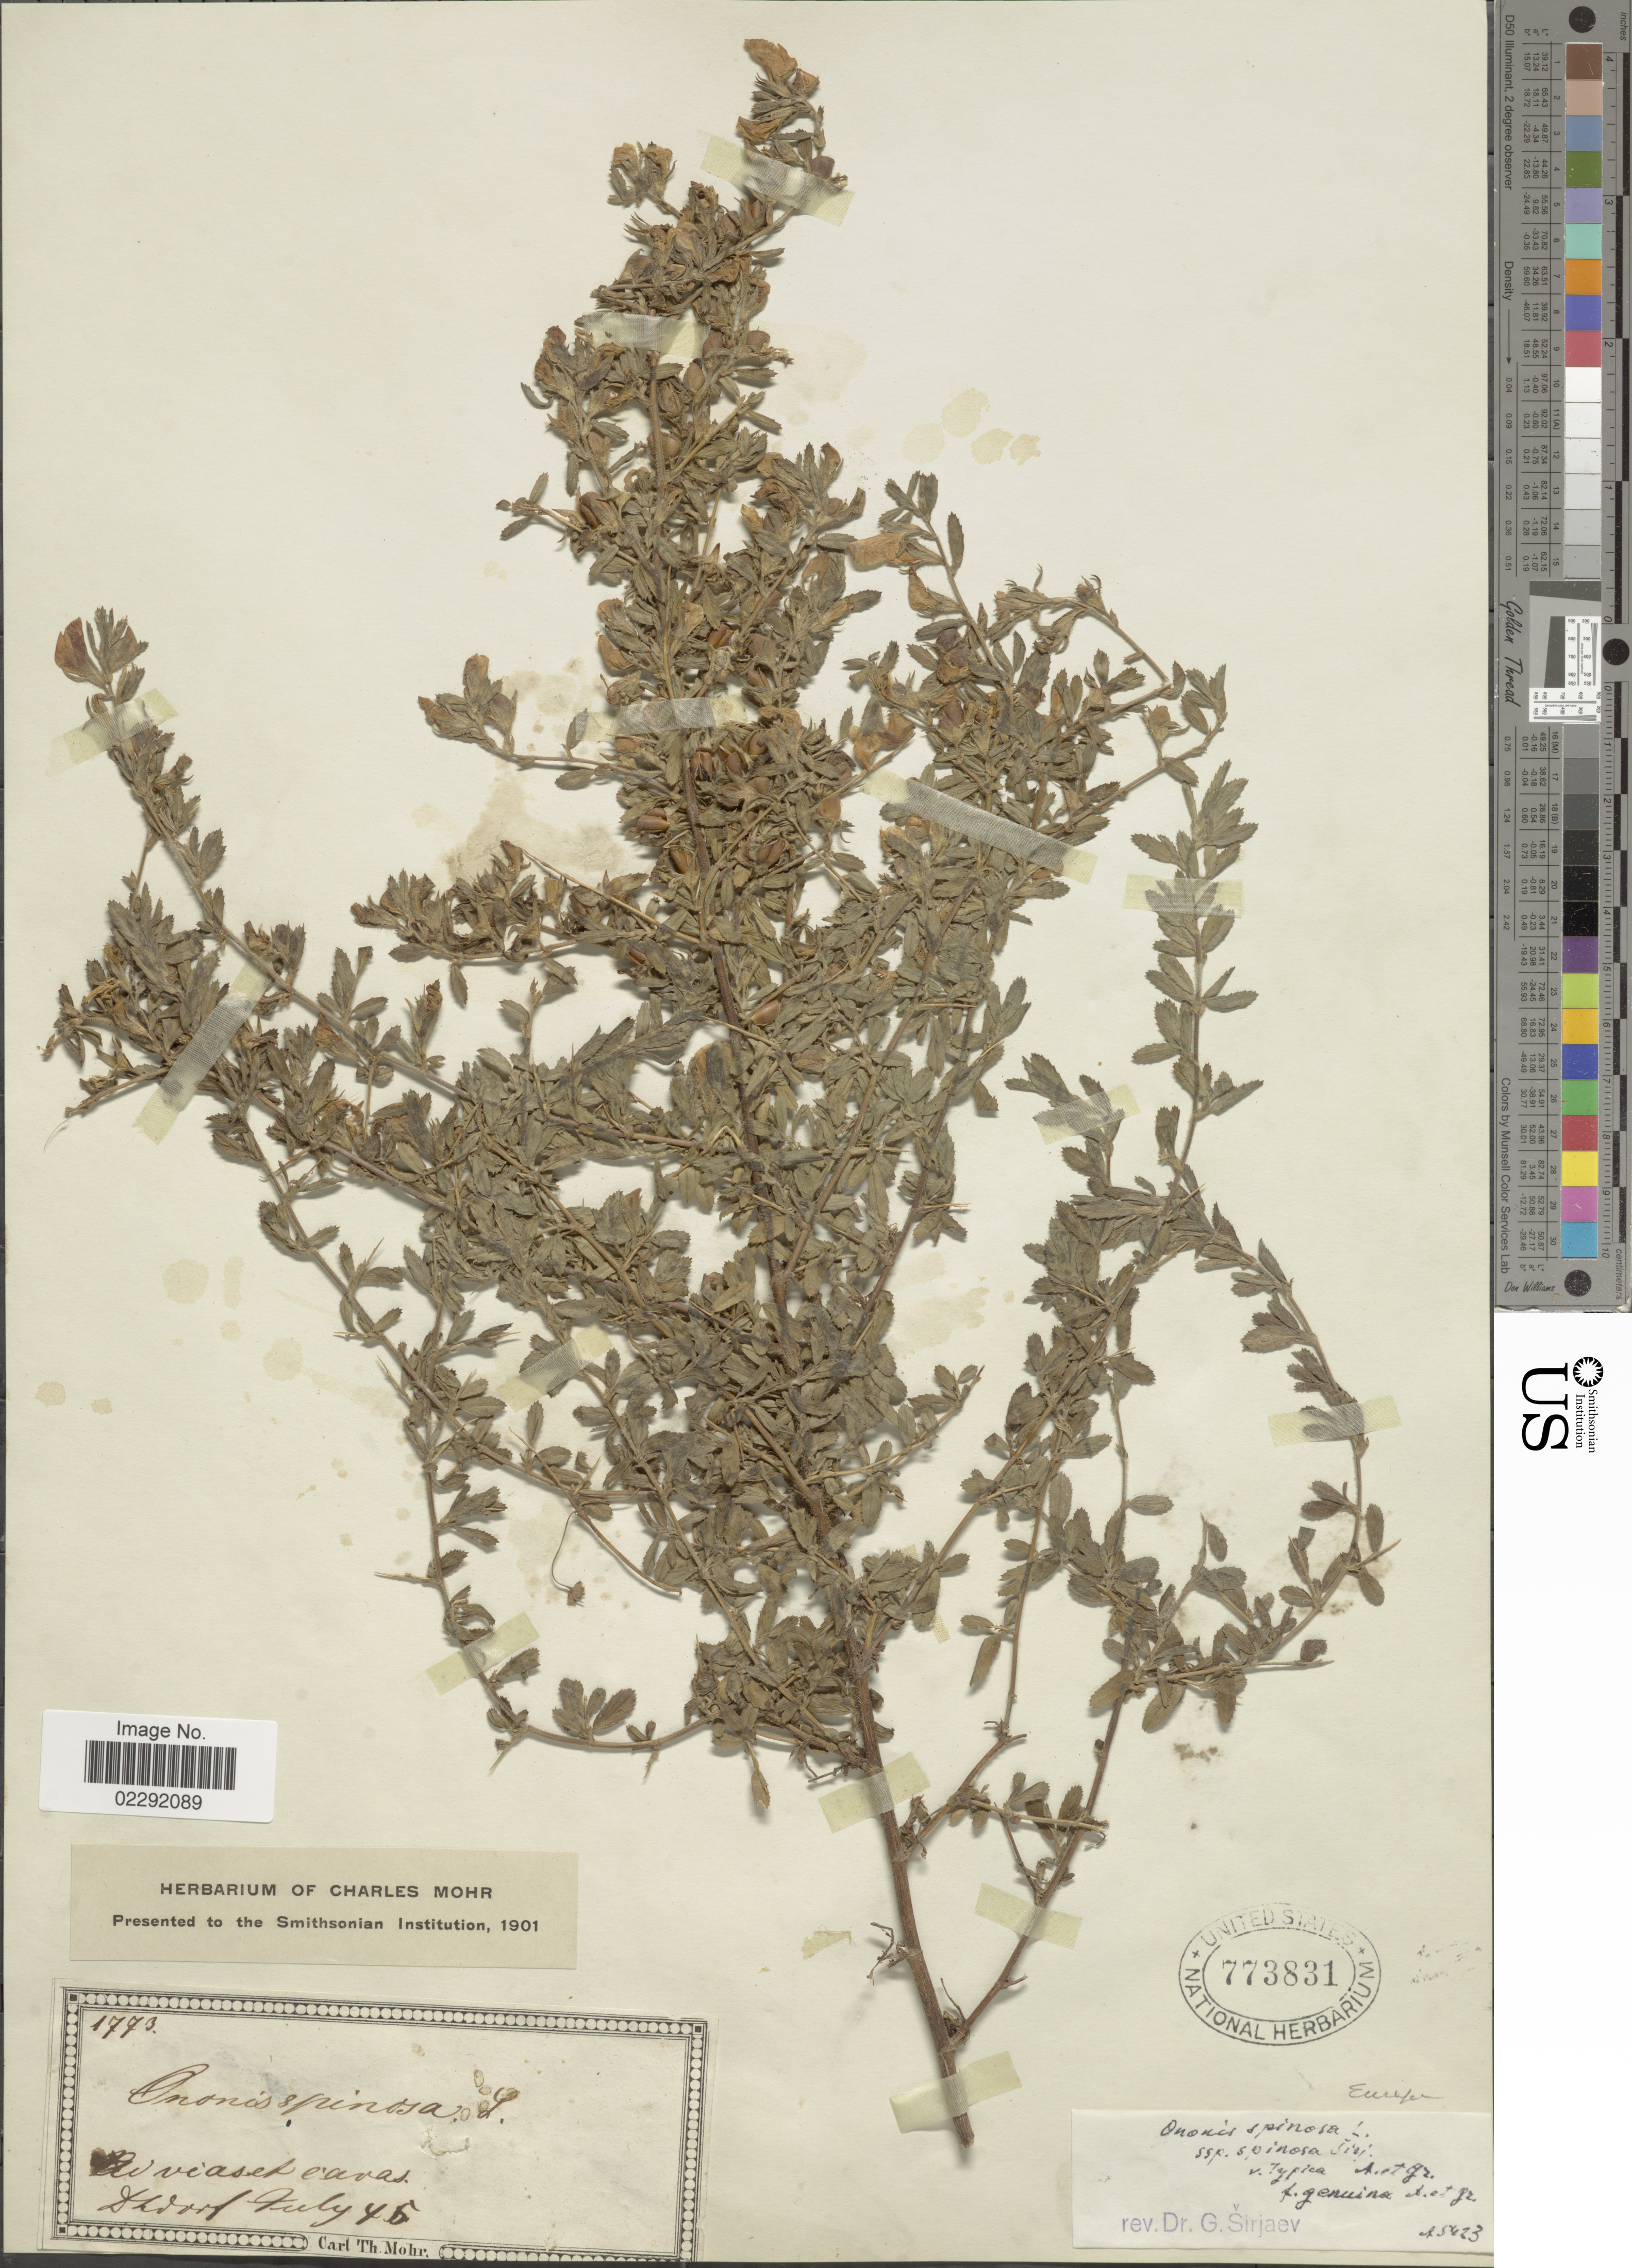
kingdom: Plantae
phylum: Tracheophyta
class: Magnoliopsida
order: Fabales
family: Fabaceae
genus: Ononis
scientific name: Ononis spinosa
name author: L.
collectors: Dhdorf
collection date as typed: Transcribed d/m/y: /7/45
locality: Ad viaset e'avas. [interpreted]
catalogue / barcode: US 773831